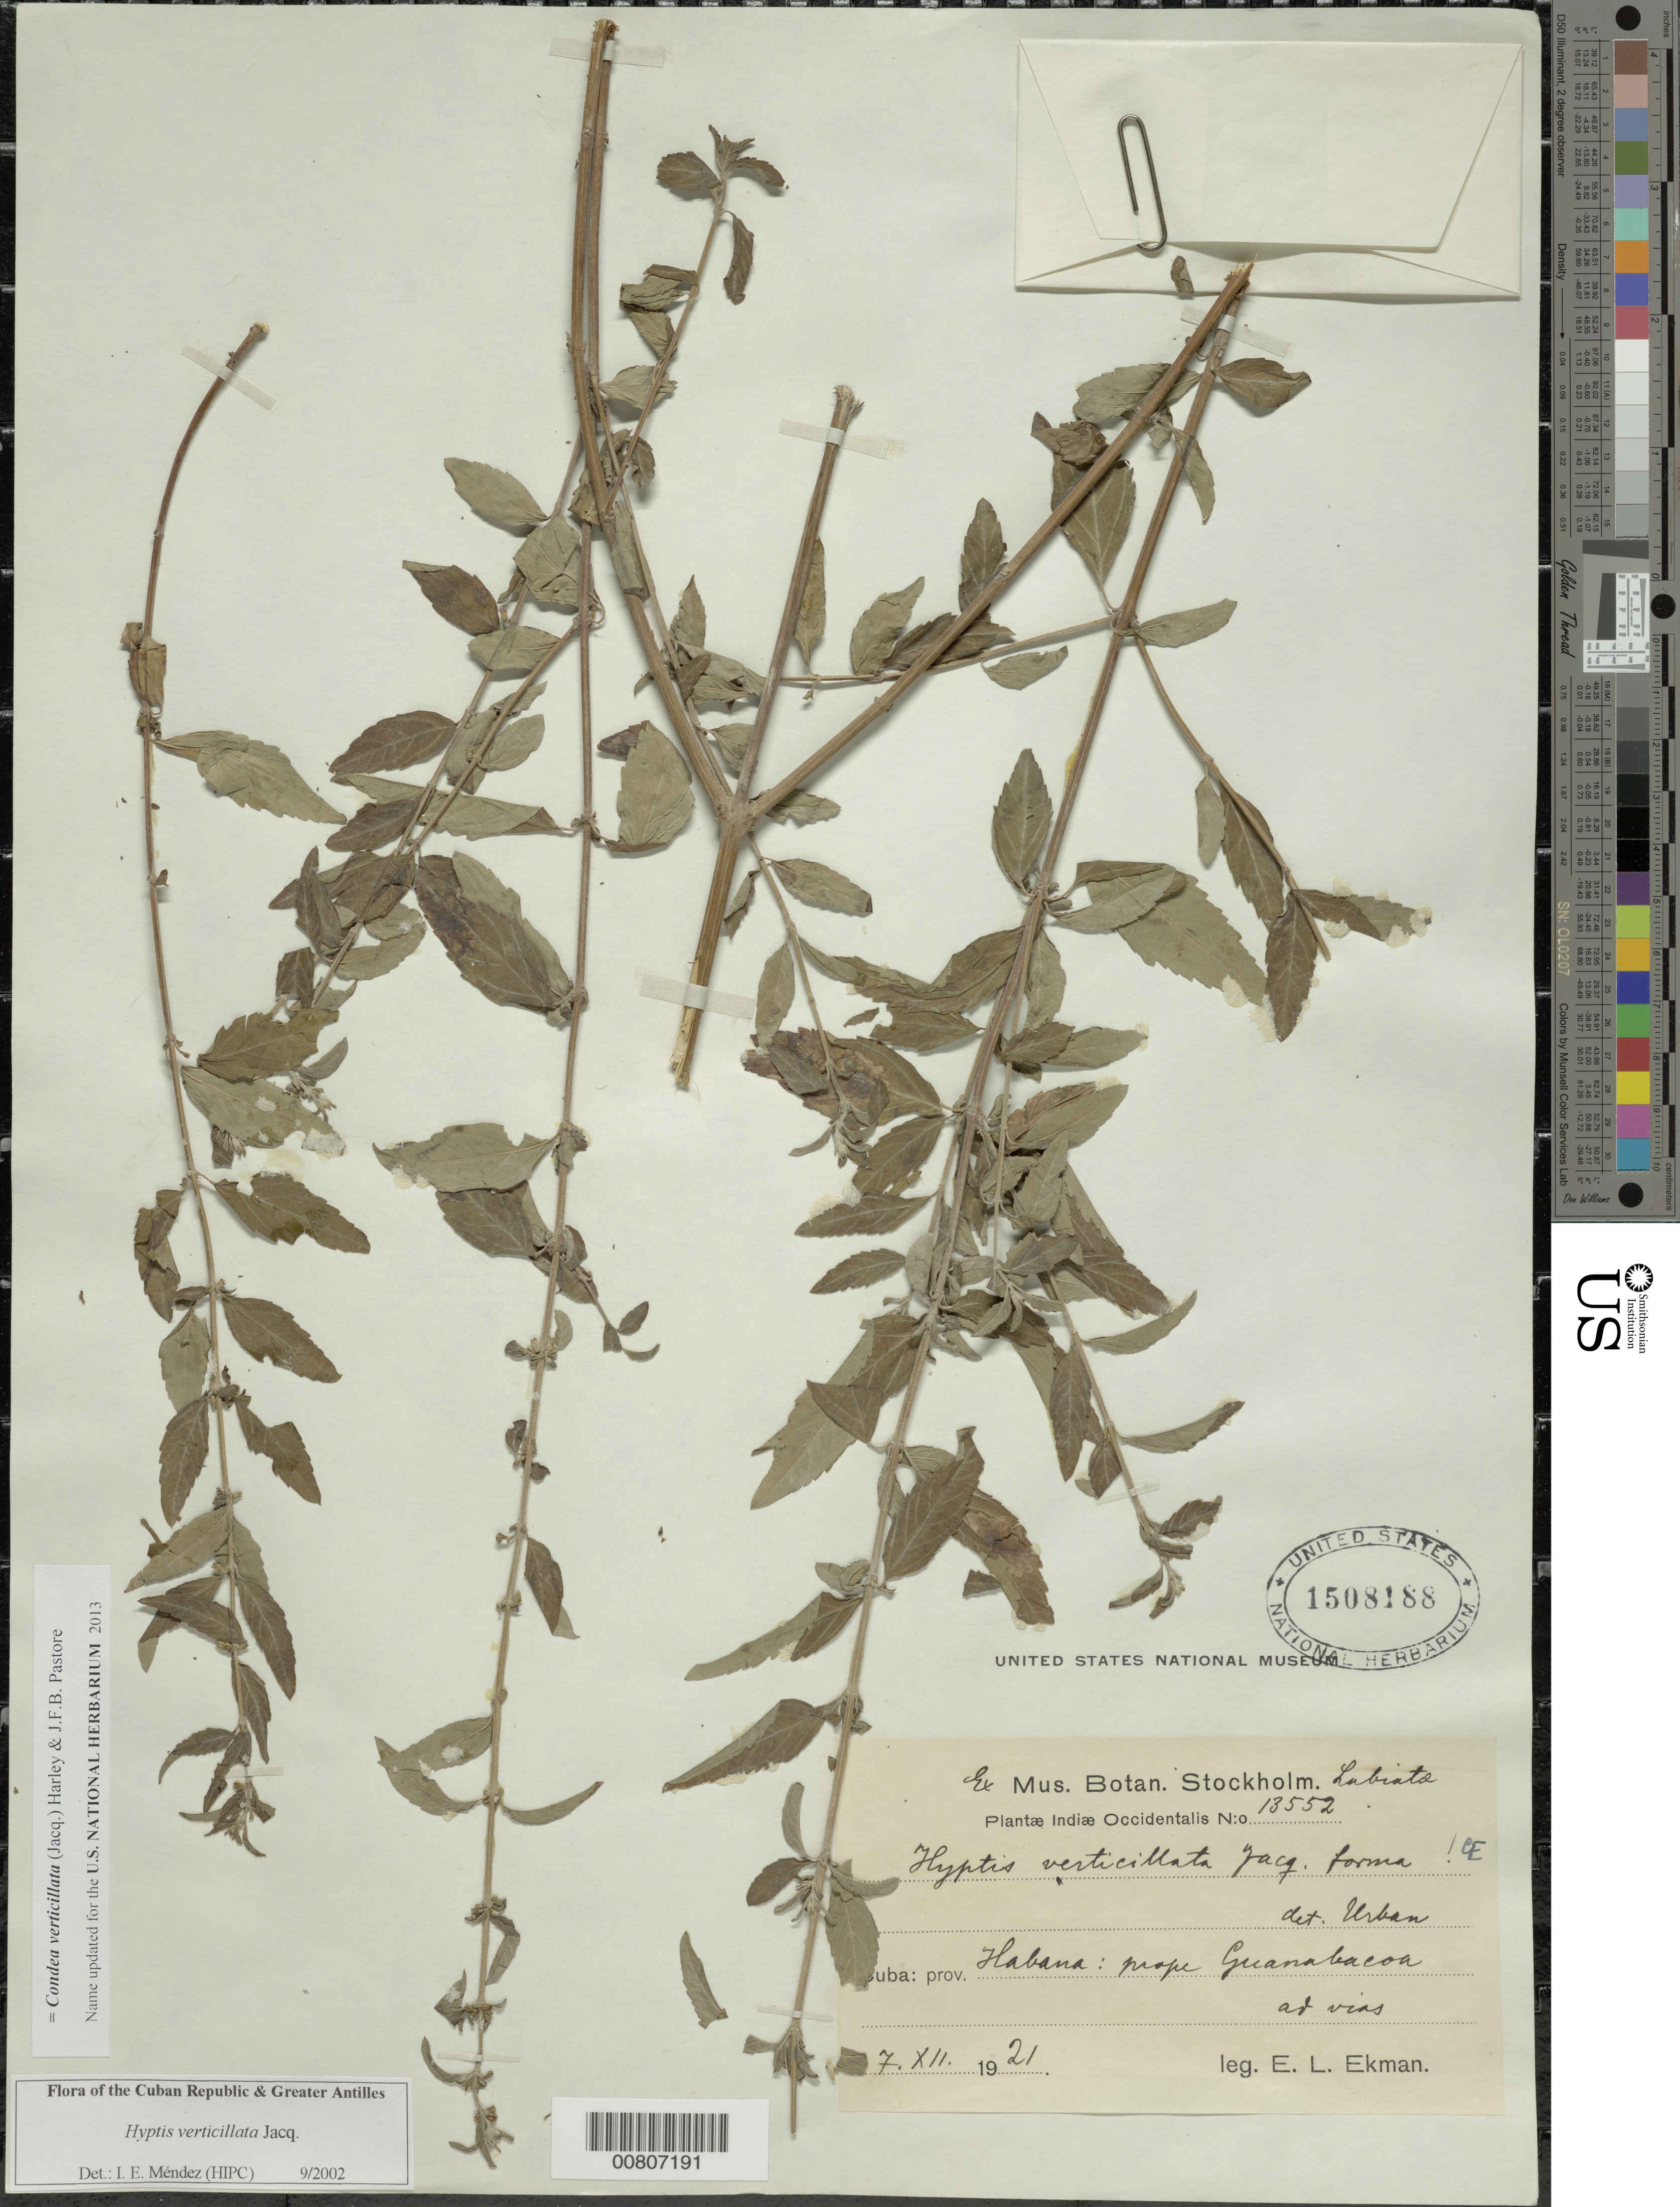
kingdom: Plantae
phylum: Tracheophyta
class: Magnoliopsida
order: Lamiales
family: Lamiaceae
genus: Hyptis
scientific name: Hyptis verticillata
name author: Jacq.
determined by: Méndez, Isidro E., (HIPC)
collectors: E. L. Ekman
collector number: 13552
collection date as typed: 07 Dec 1921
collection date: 1921-12-07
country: Cuba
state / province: La Habana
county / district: Municipio Guanabacoa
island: Cuba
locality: Guanabacoa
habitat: Ad vias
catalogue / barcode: US 1508188